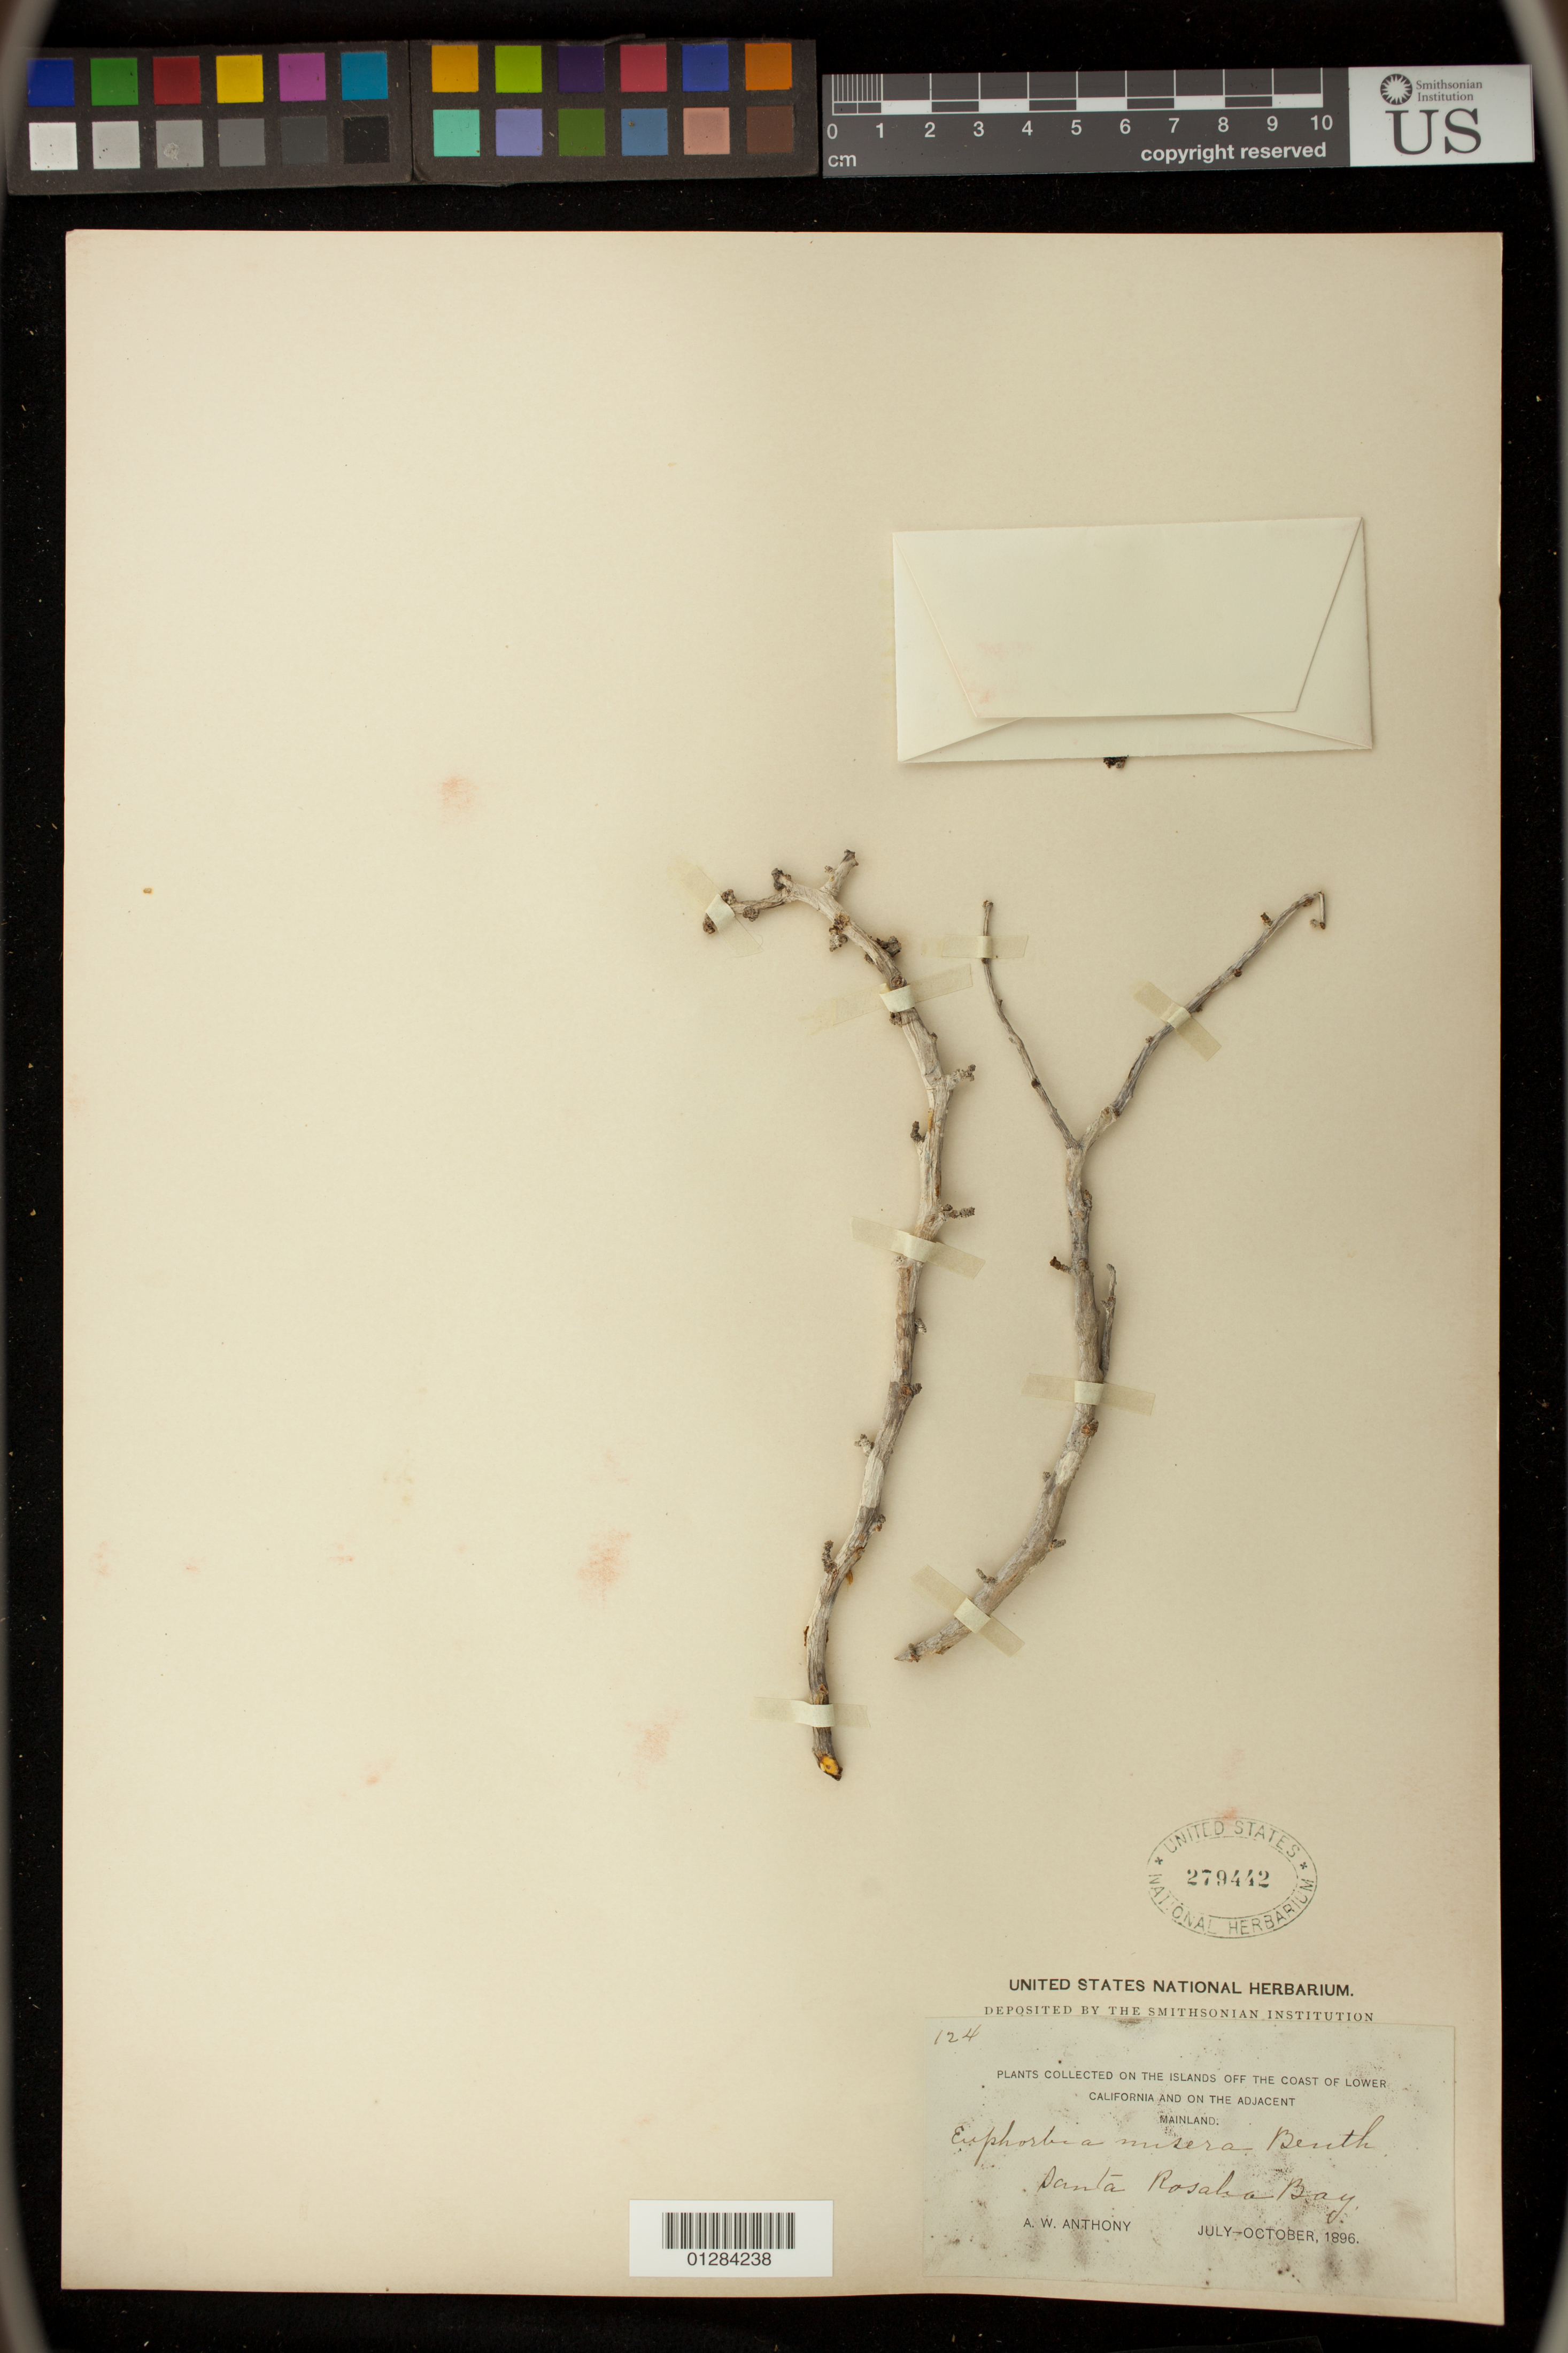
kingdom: Plantae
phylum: Tracheophyta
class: Magnoliopsida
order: Malpighiales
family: Euphorbiaceae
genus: Euphorbia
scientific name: Euphorbia misera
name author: Benth.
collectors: A. W. Anthony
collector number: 124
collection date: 1896-07/1896-10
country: Mexico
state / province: Baja California Sur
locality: Santa Rosalia Bay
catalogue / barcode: US 279442